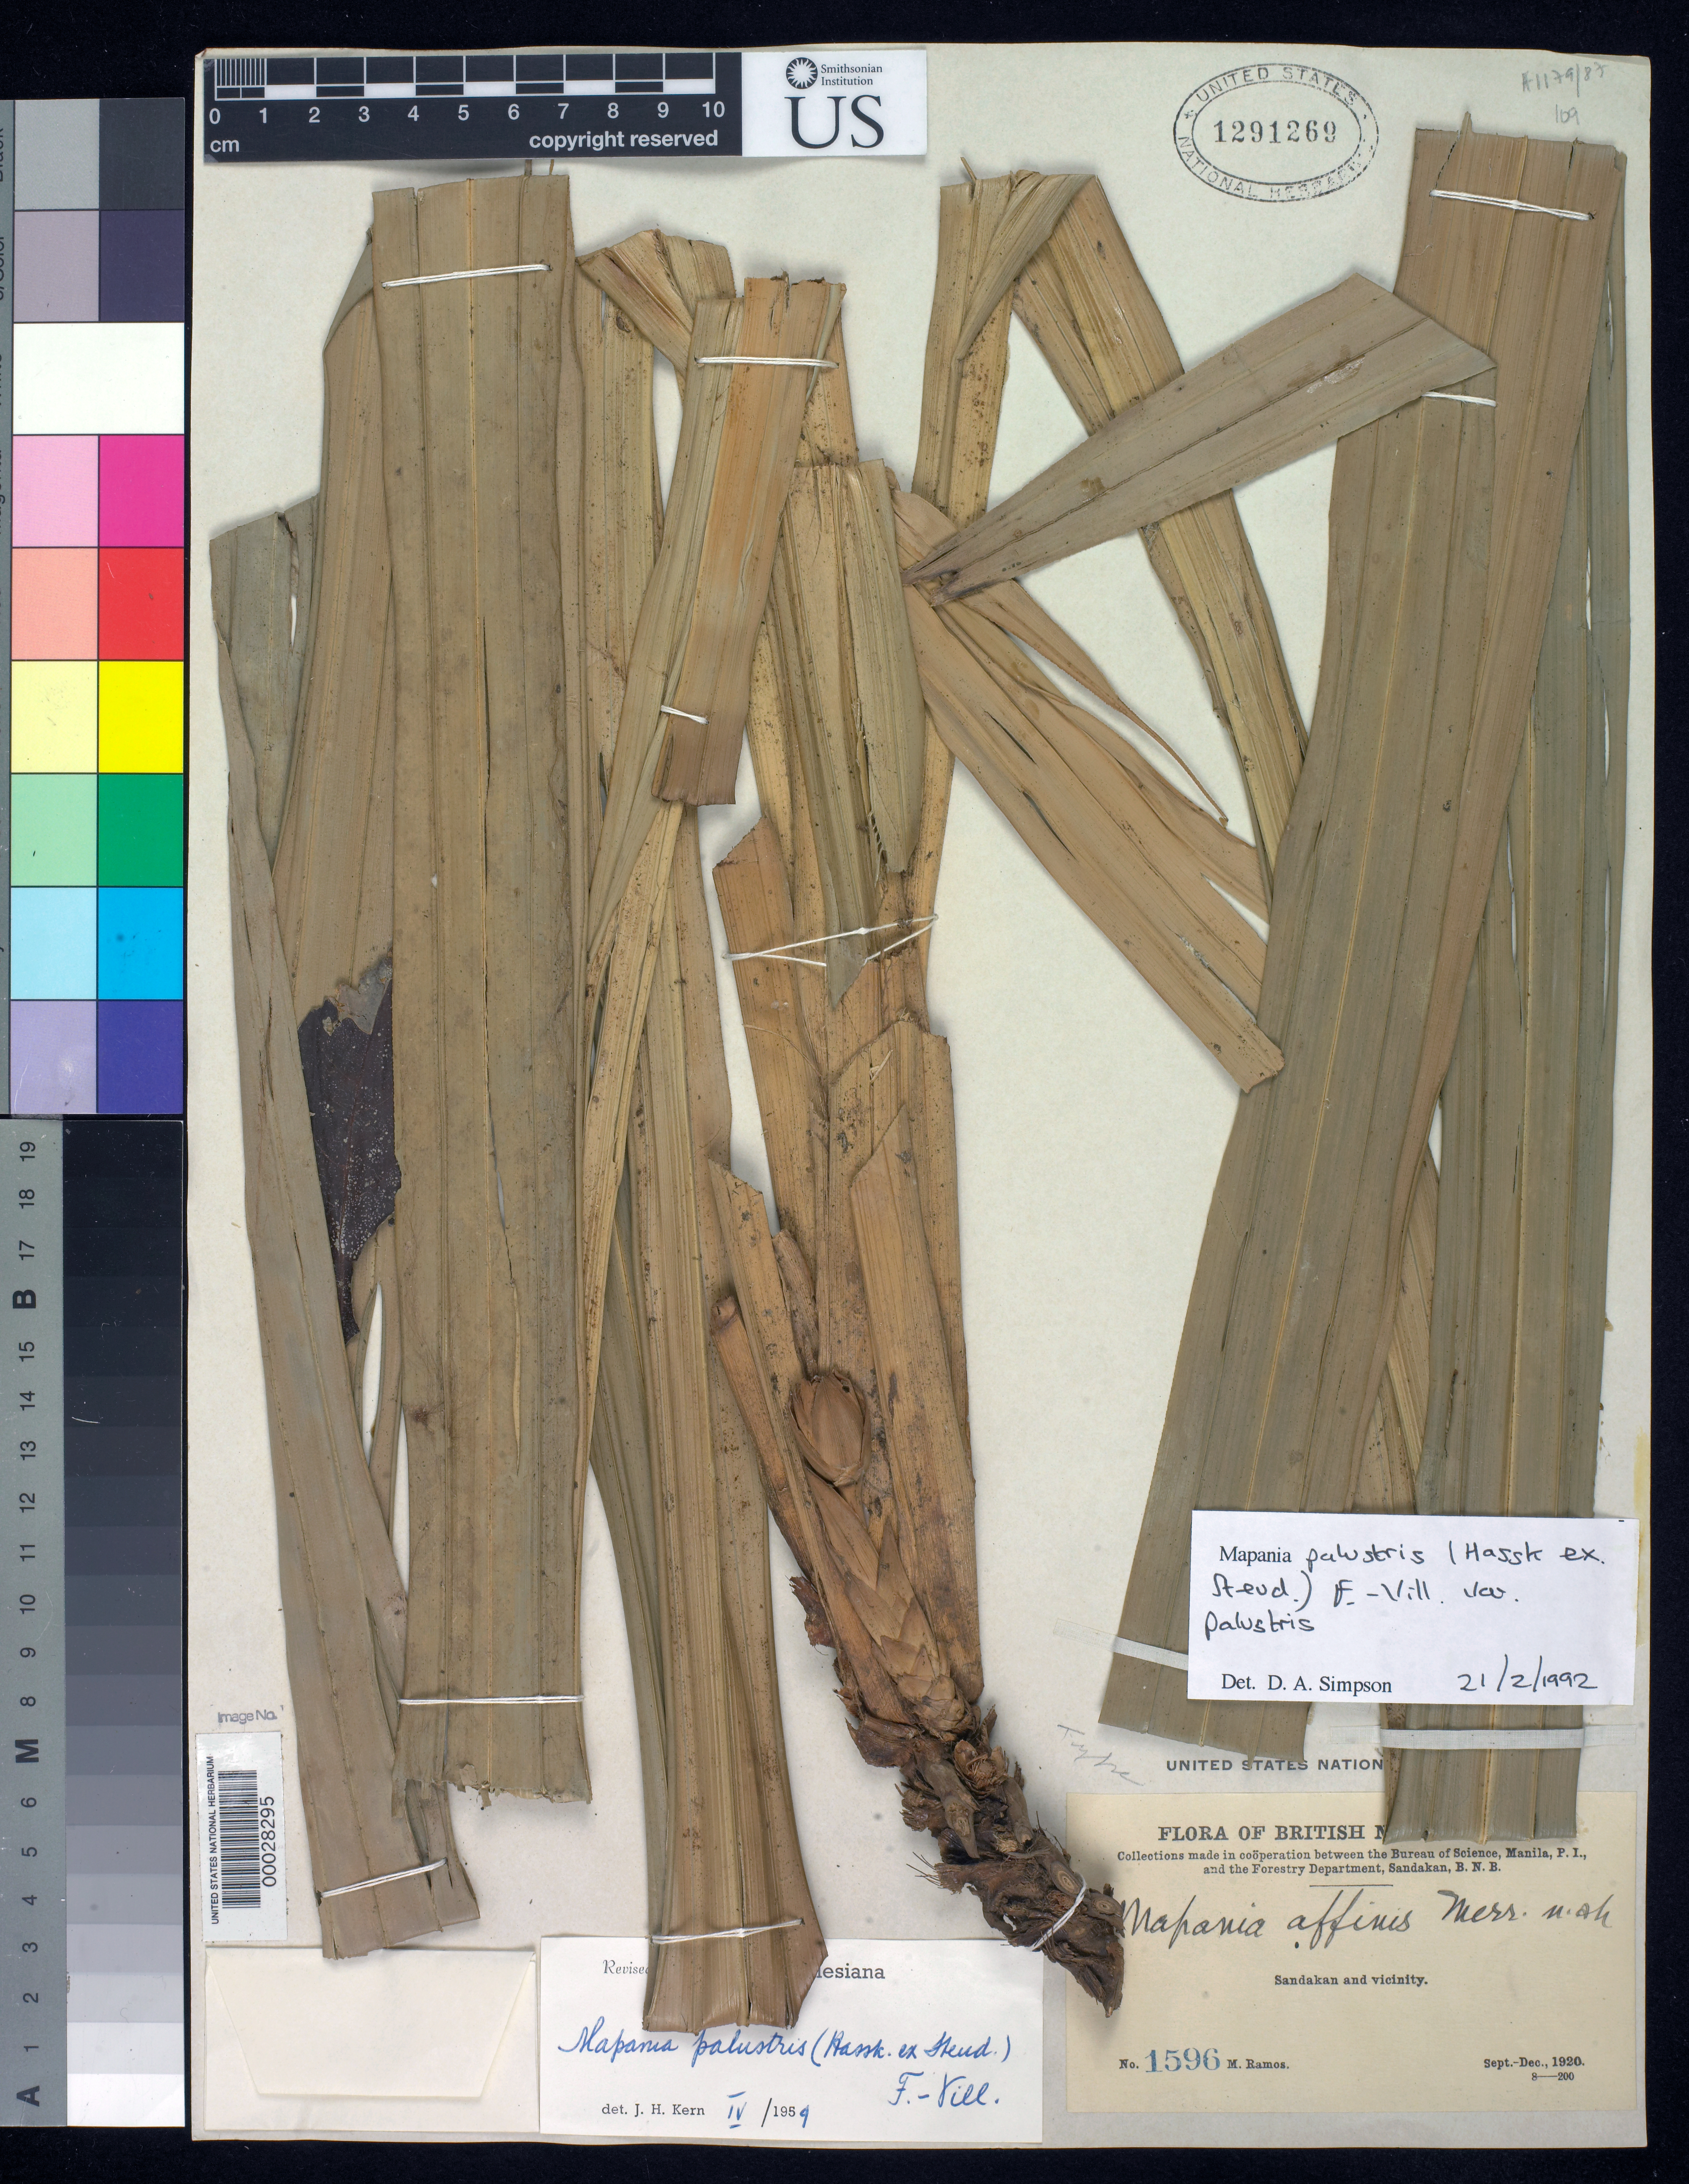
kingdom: Plantae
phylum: Tracheophyta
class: Liliopsida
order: Poales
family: Cyperaceae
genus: Mapania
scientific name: Mapania affinis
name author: Merr.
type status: Isosyntype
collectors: M. Ramos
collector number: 1596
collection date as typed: Sep 1920 to -- Dec 1920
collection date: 1920-09/1920-12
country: Malaysia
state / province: Sabah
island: Borneo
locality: Sandakan & vicinity.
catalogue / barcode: US 1291269